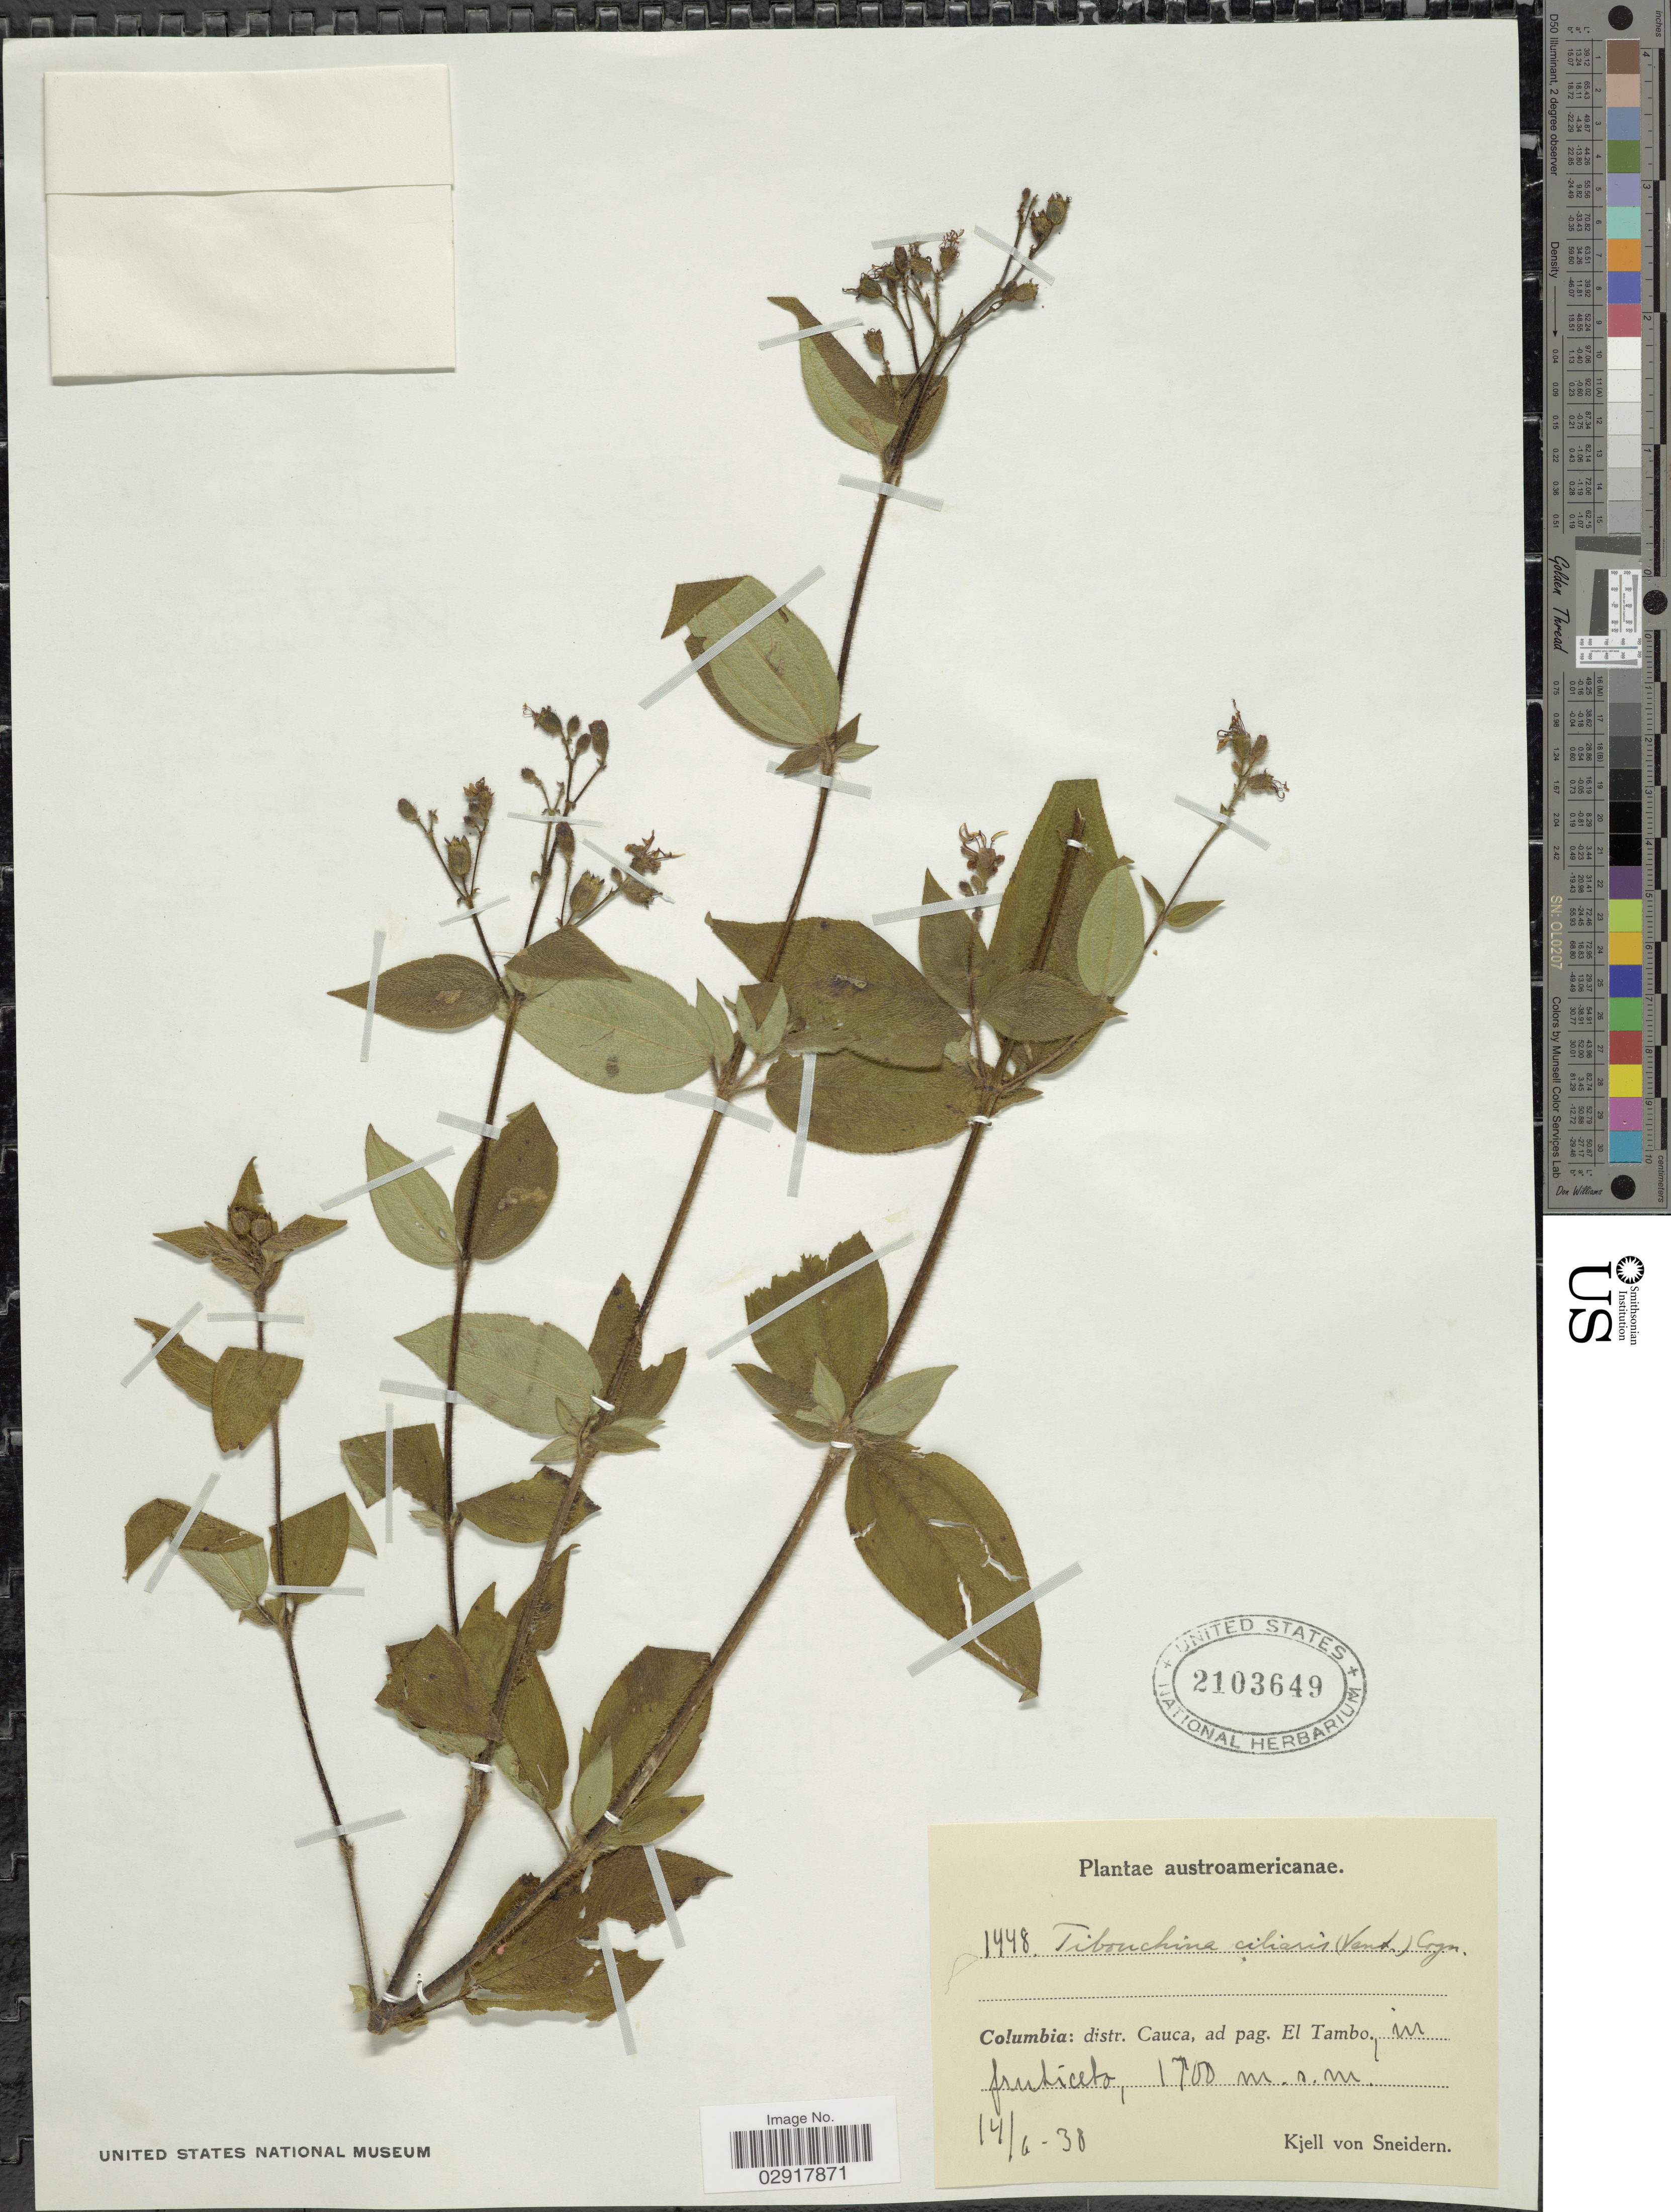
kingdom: Plantae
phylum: Tracheophyta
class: Magnoliopsida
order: Myrtales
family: Melastomataceae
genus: Chaetogastra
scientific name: Chaetogastra ciliaris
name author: (Vent.) DC.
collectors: K. von Sneidern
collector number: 1448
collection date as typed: Transcribed d/m/y: 14/6/38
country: Colombia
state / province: Cauca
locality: Austroamericanae. Distr. Cauca, ad pag. El Tambo, in fruticeto.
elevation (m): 1700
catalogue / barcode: US 2103649